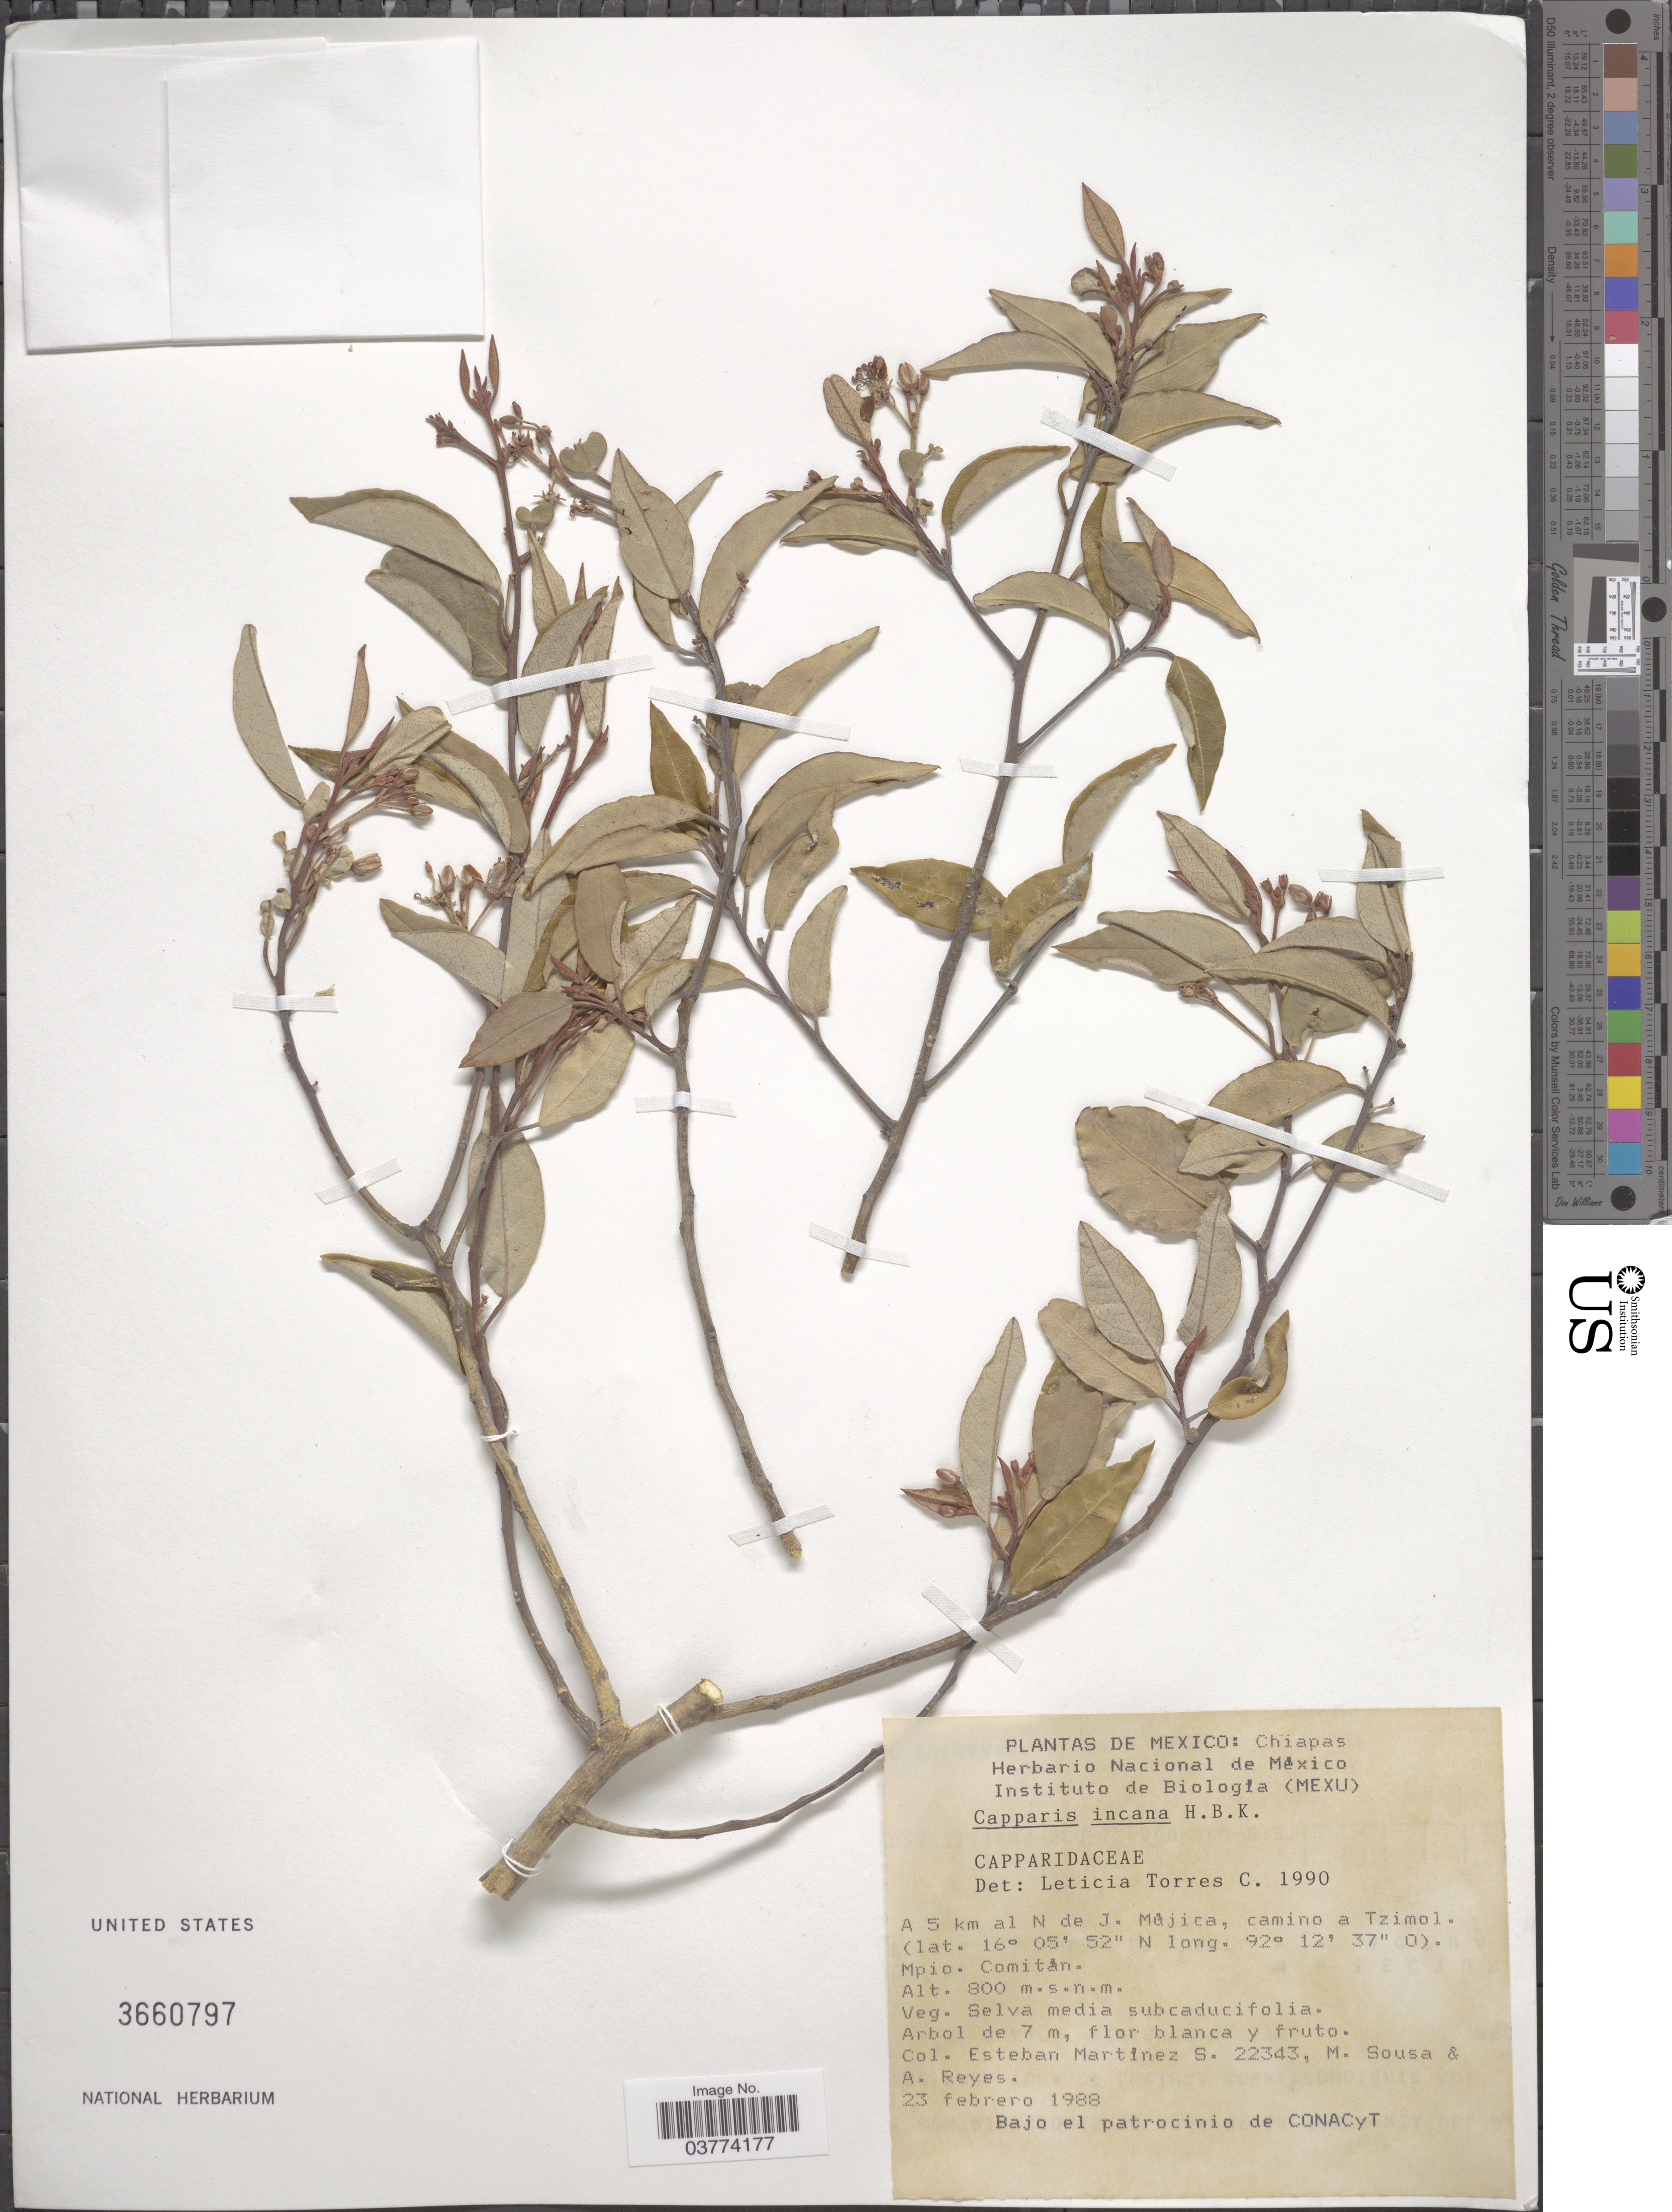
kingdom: Plantae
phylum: Tracheophyta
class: Magnoliopsida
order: Brassicales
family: Capparaceae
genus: Quadrella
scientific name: Quadrella incana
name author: (Kunth) Iltis & Cornejo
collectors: E. M. Martínez S., M. Sousa & A. Reyes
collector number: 22343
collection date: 1988-02-23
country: Mexico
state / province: Chiapas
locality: A 5 km al N de J. Majica, camino a Tzimol. Mpio. Comitan.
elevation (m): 800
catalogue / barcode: US 3660797